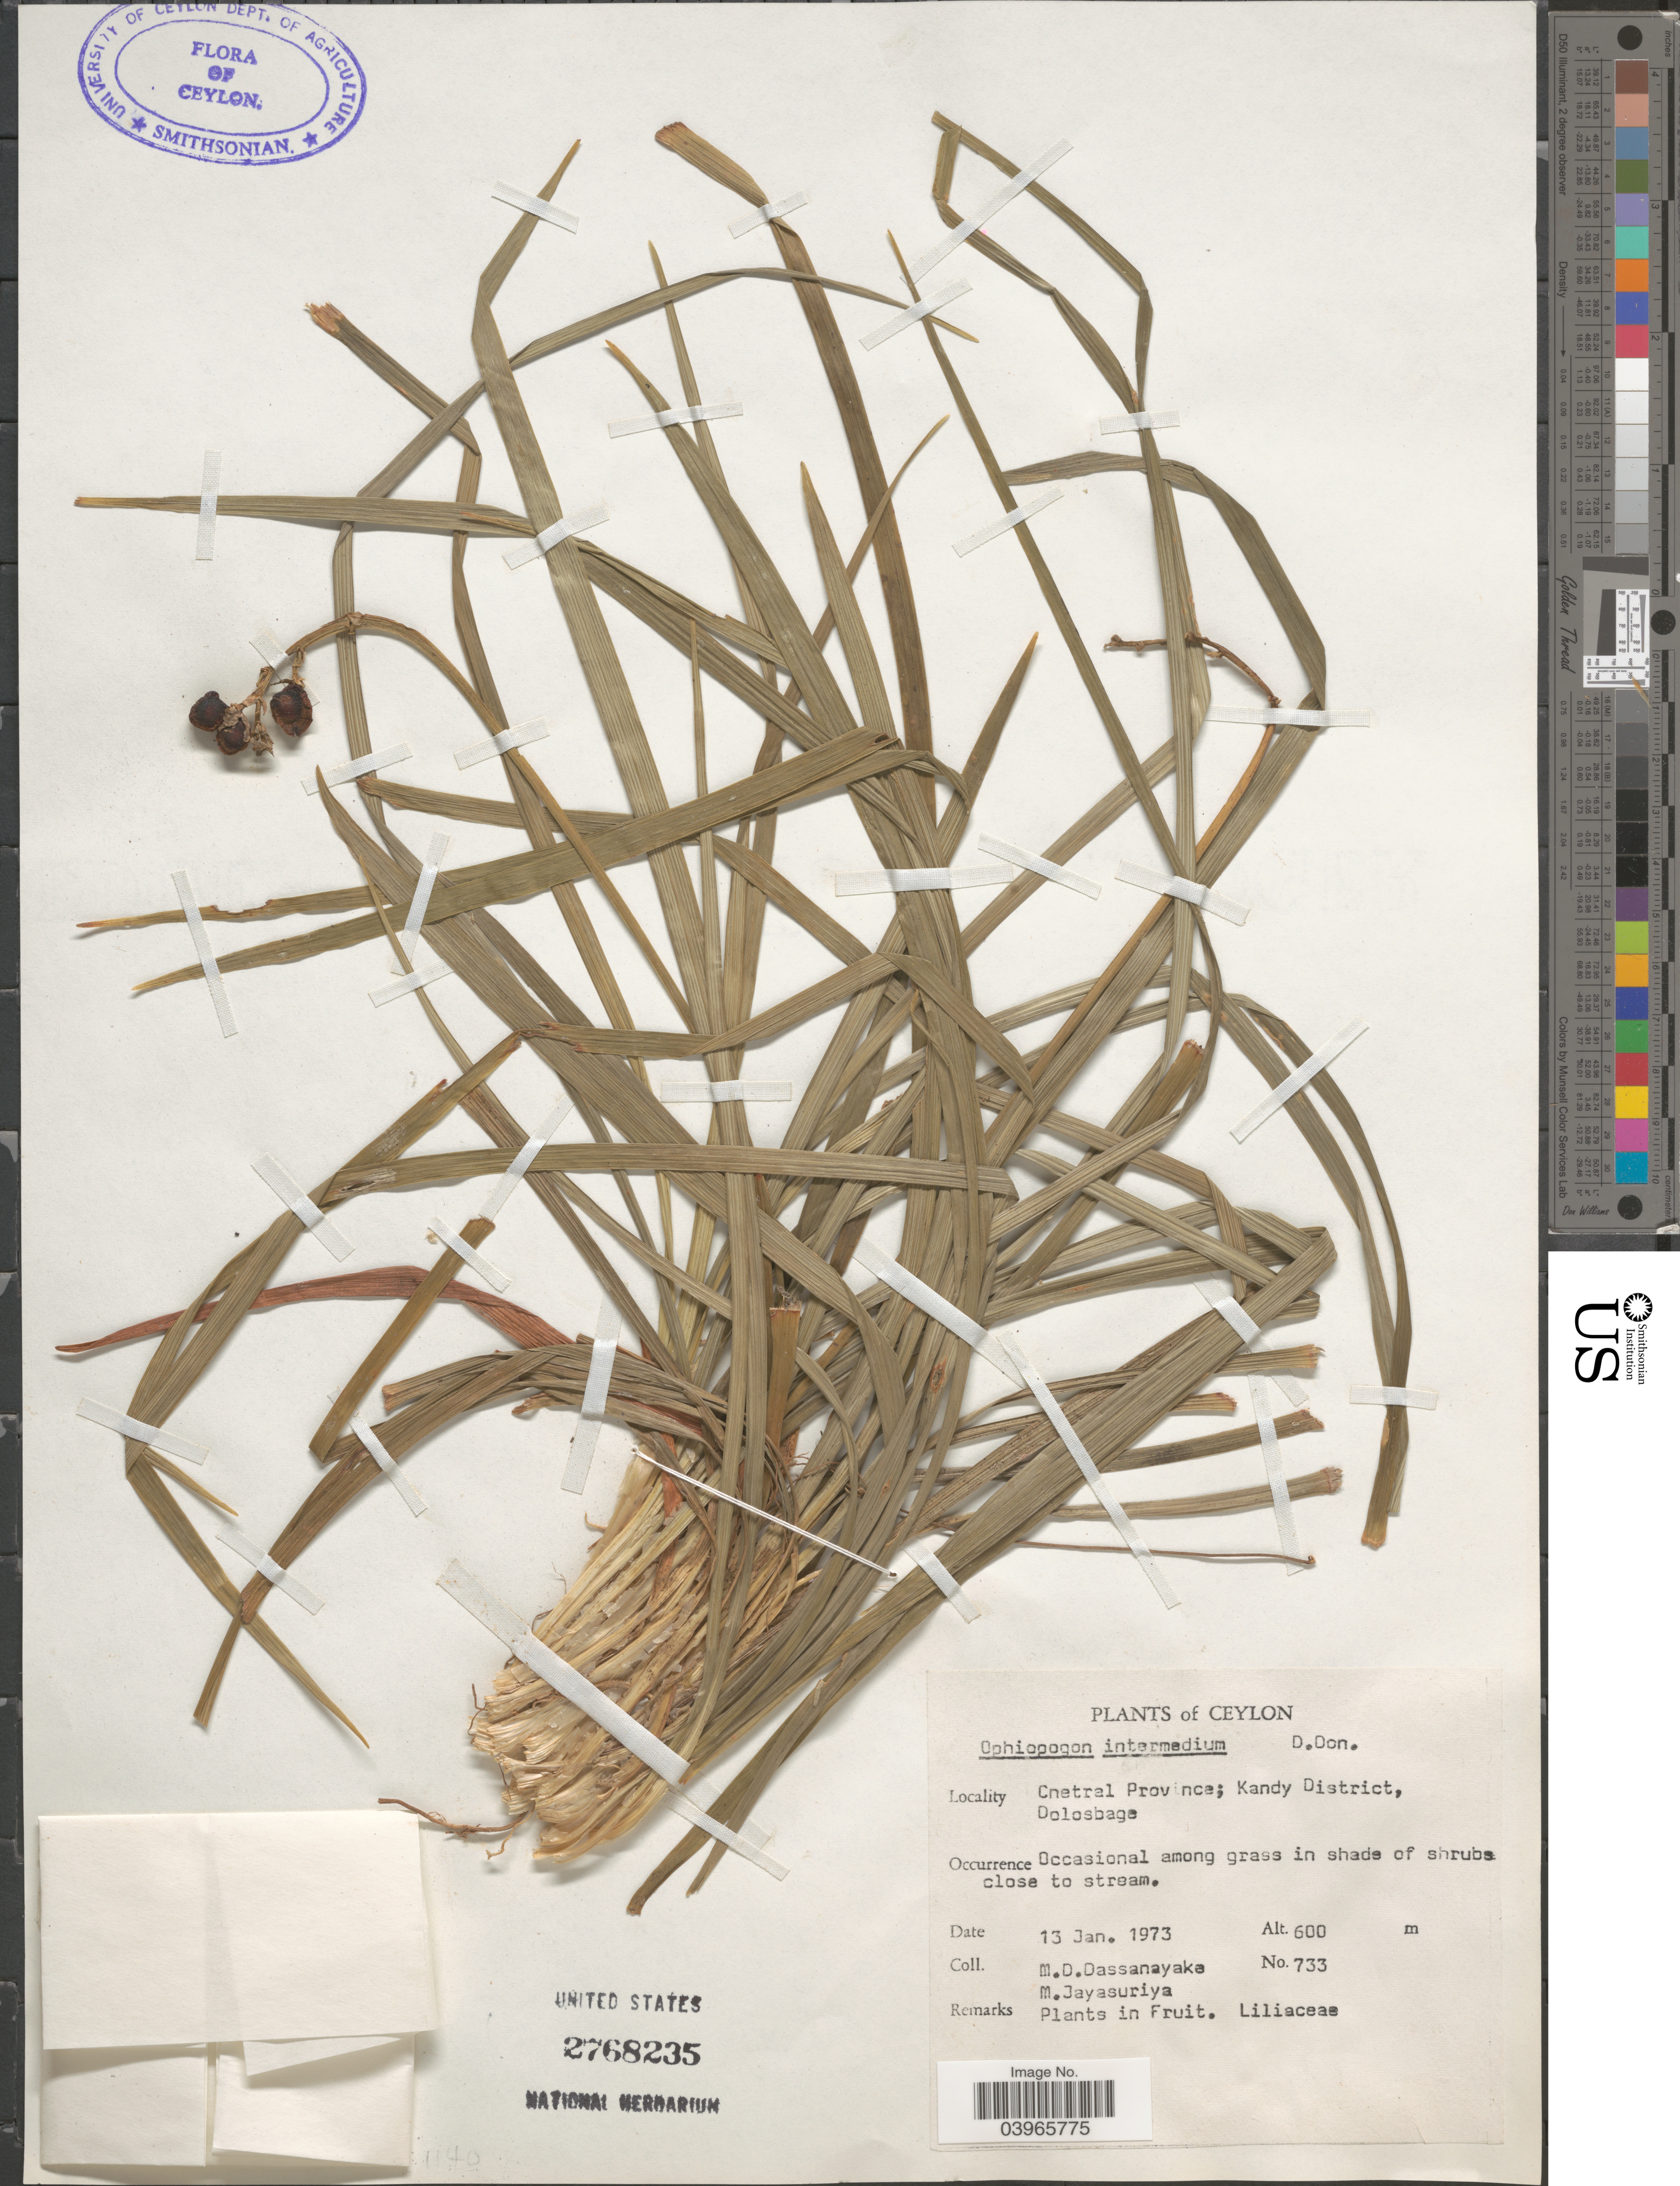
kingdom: Plantae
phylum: Tracheophyta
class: Liliopsida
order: Asparagales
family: Asparagaceae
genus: Ophiopogon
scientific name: Ophiopogon intermedius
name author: D. Don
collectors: M. D. Dassanayake & M. Jayasuriya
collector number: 733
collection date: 1973-01-13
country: Sri Lanka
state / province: Central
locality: Ceylon. Cnetral Province; Kandy District, Dolosbage.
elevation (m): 600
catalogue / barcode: US 2768235